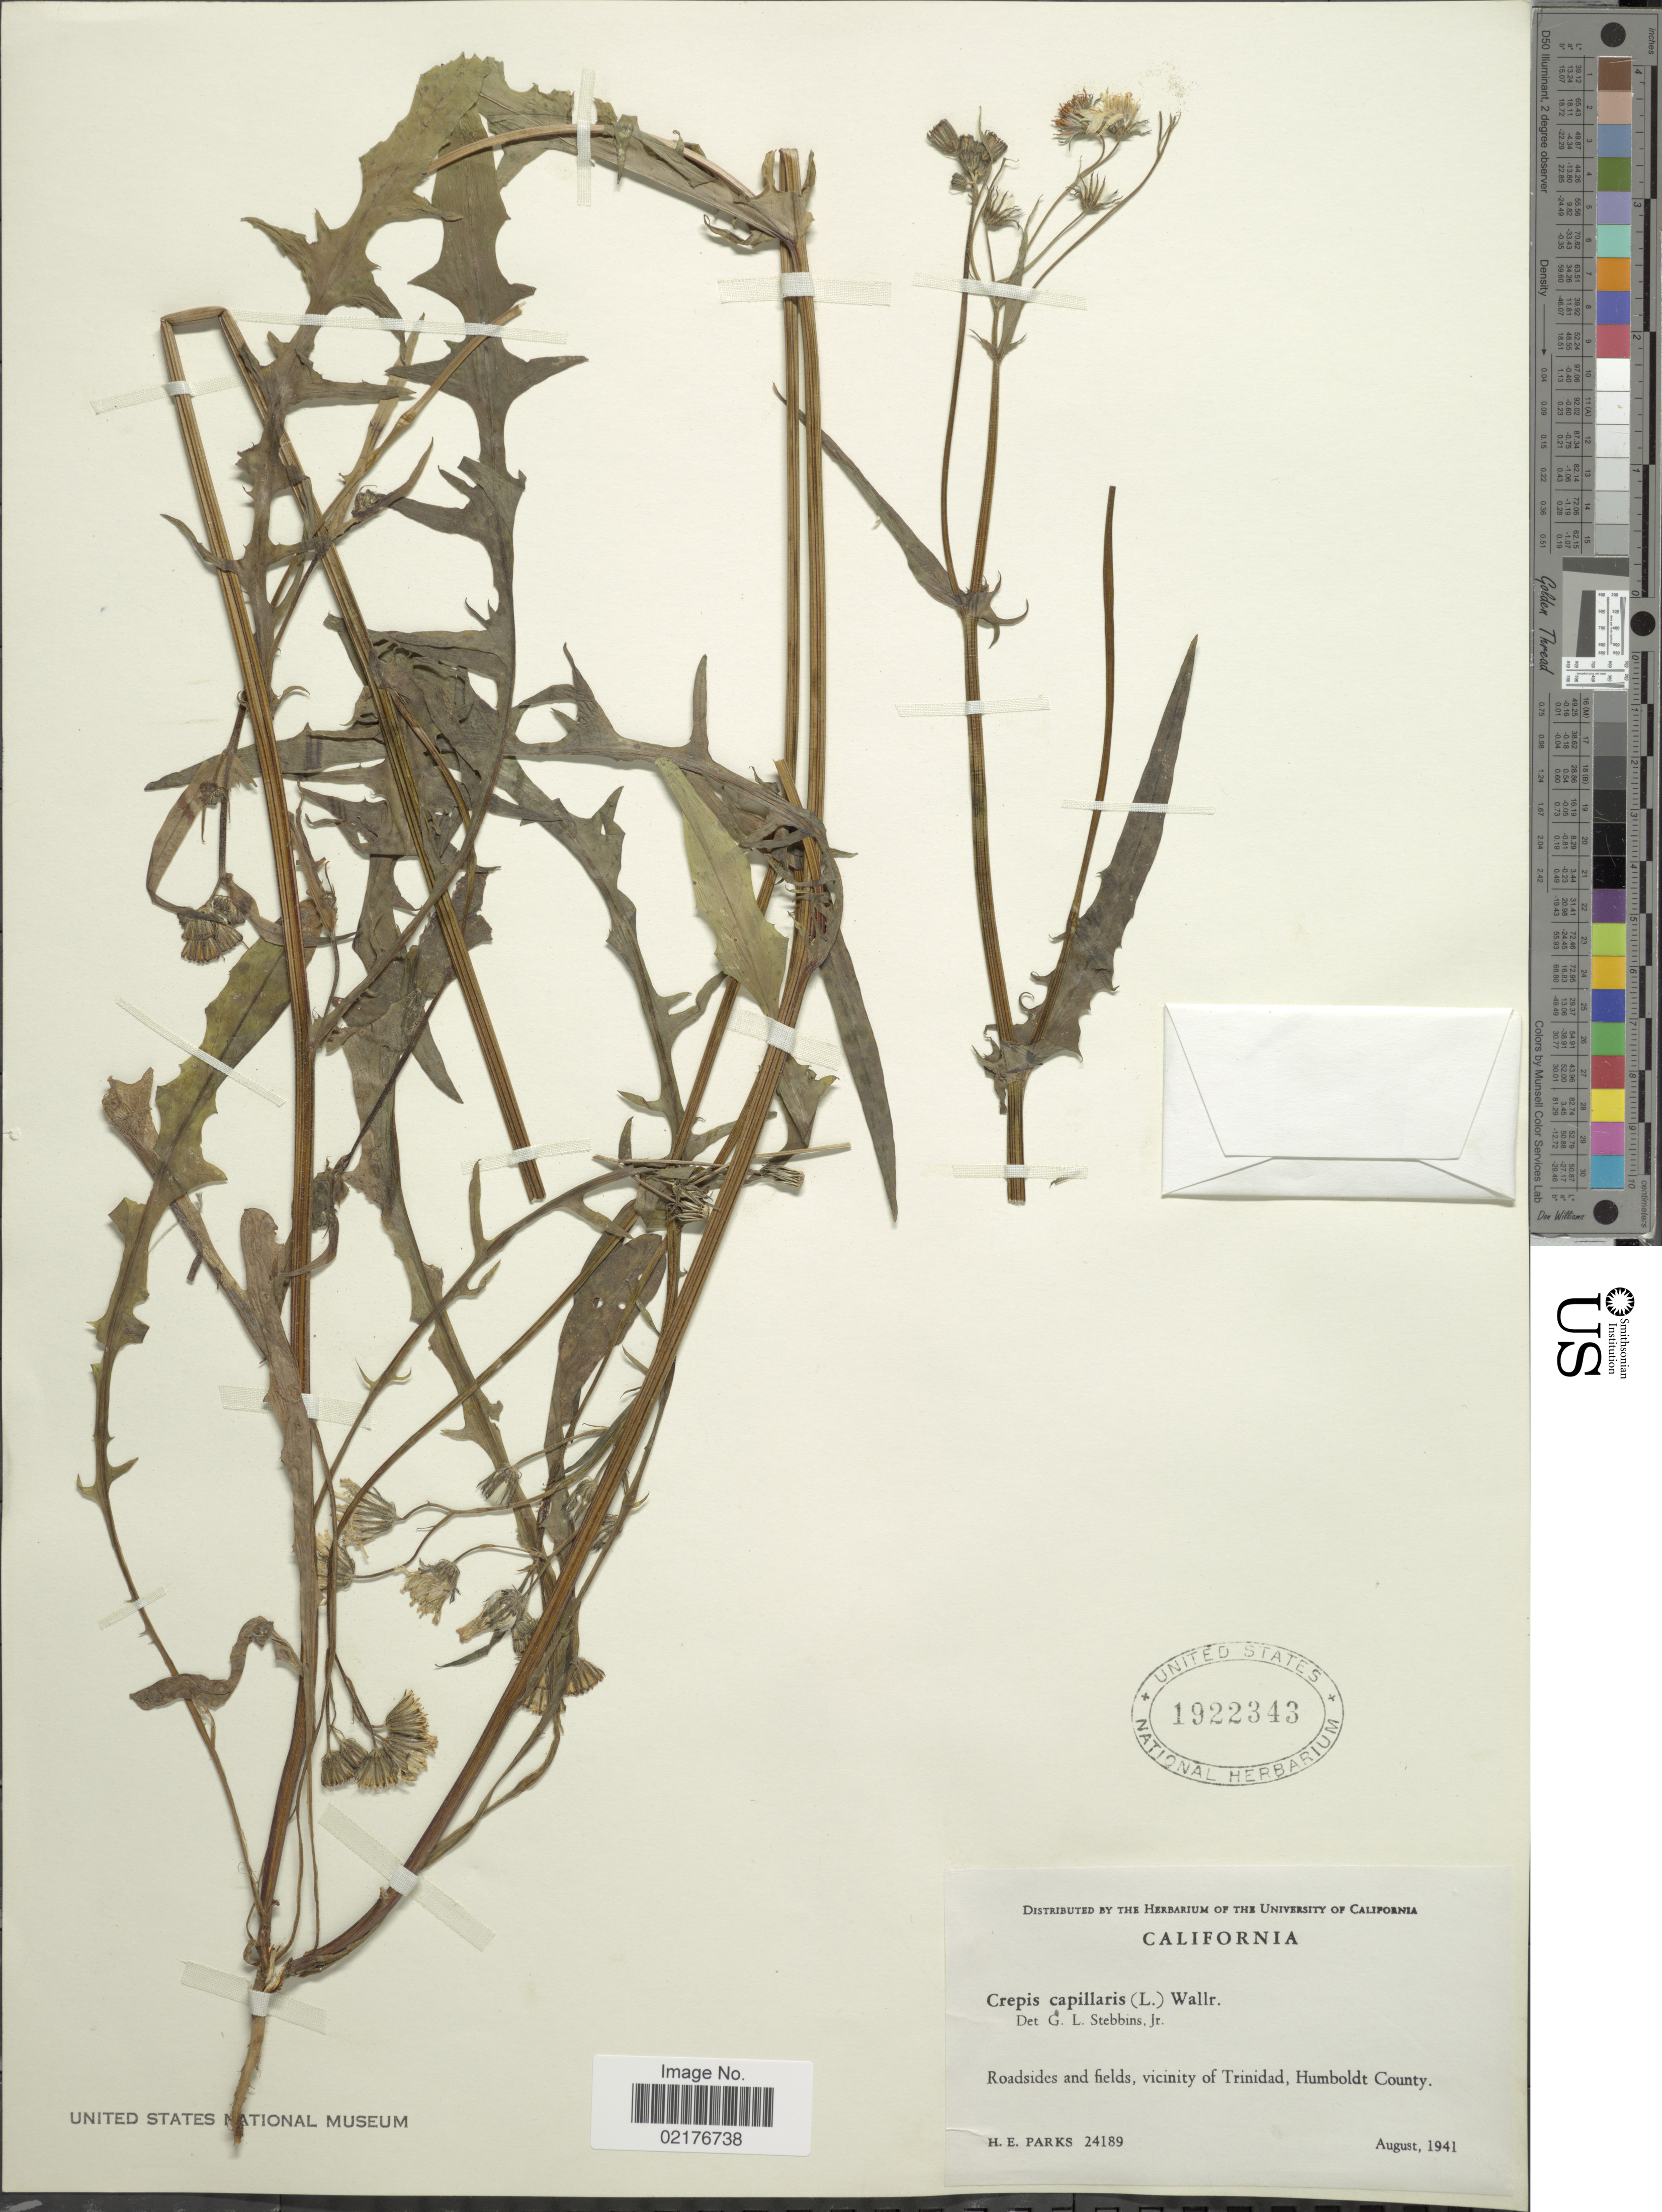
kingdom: Plantae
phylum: Tracheophyta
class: Magnoliopsida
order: Asterales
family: Asteraceae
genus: Crepis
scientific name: Crepis capillaris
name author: (L.) Wallr.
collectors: H. E. Parks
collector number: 24189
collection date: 1941-08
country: United States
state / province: California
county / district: Humboldt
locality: Roadsides and fields, vicinity of Trinidad, Humboldt County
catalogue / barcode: US 1922343